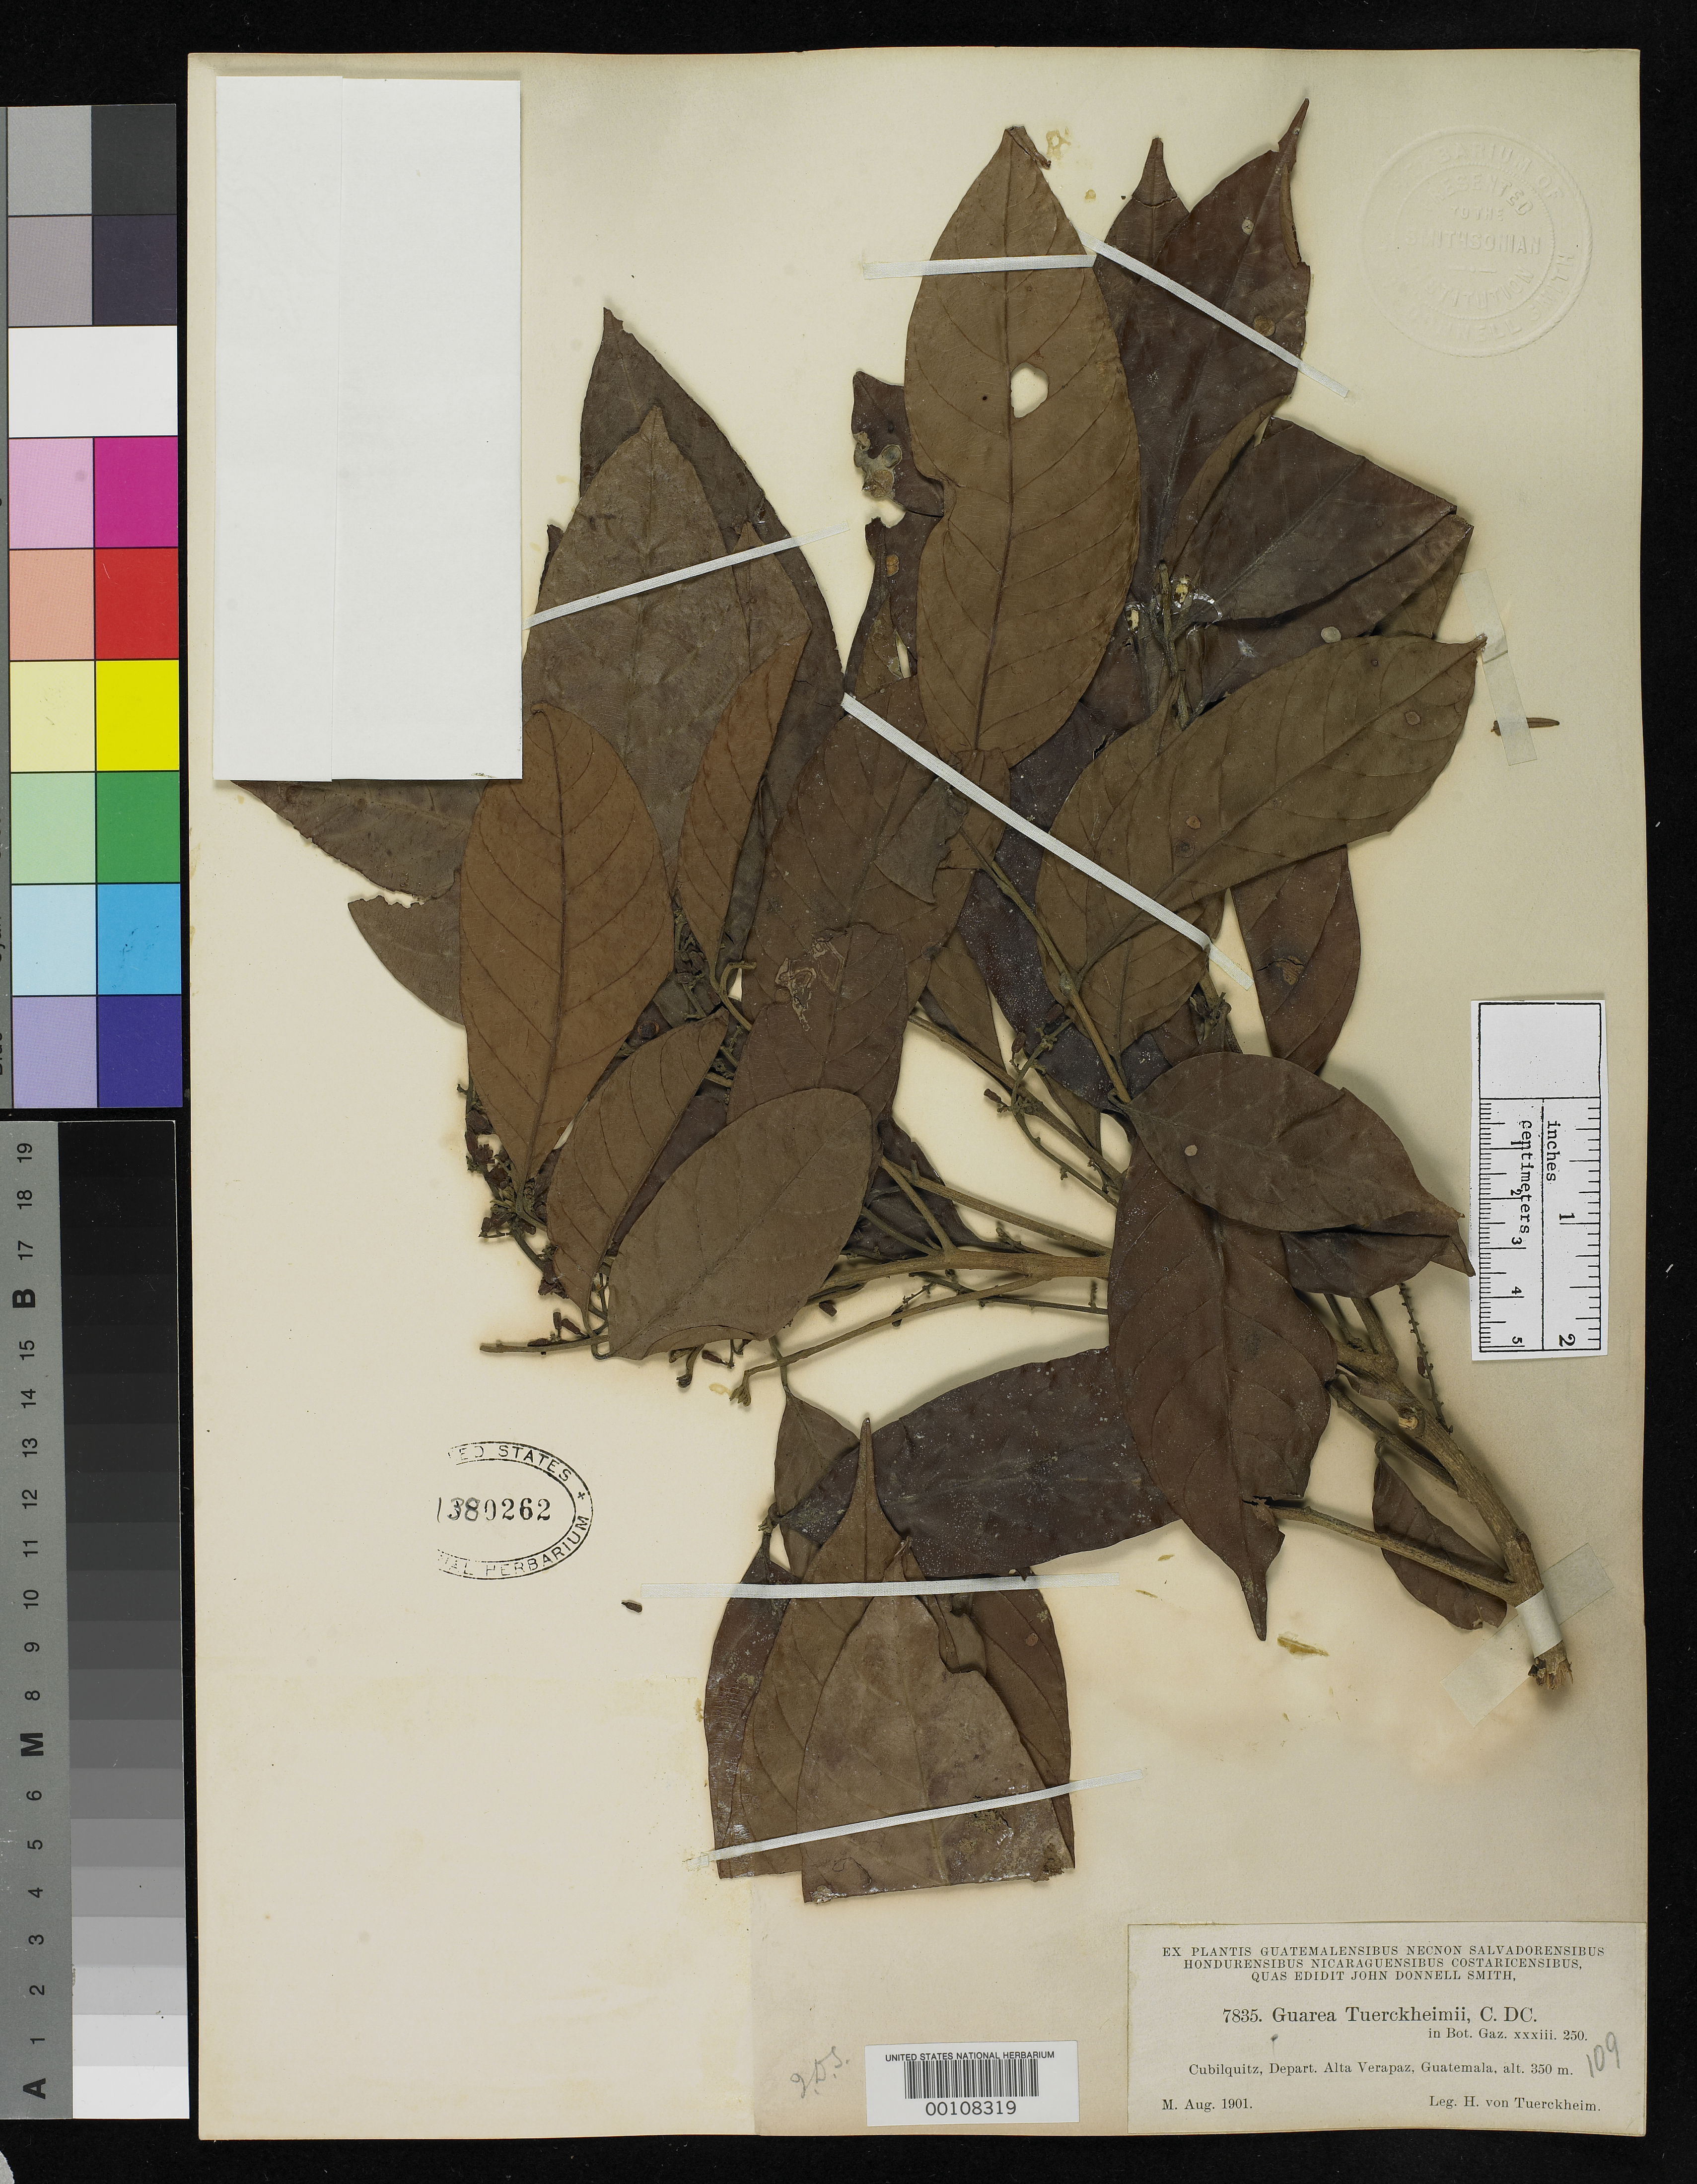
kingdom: Plantae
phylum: Tracheophyta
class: Magnoliopsida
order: Sapindales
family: Meliaceae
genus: Guarea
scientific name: Guarea tuerckheimii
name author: C. DC. ex Donn. Sm.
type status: Type Collection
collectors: H. von Türckheim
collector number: J.D.S. 7835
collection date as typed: Aug 1901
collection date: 1901-08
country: Guatemala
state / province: Alta Verapaz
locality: Cubilquitz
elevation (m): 350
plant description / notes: One of two US sheets (USNH 1380262, 1380263) received from the John Donnell Smith herbarium, neither clearly the holotype.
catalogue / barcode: US 1380262